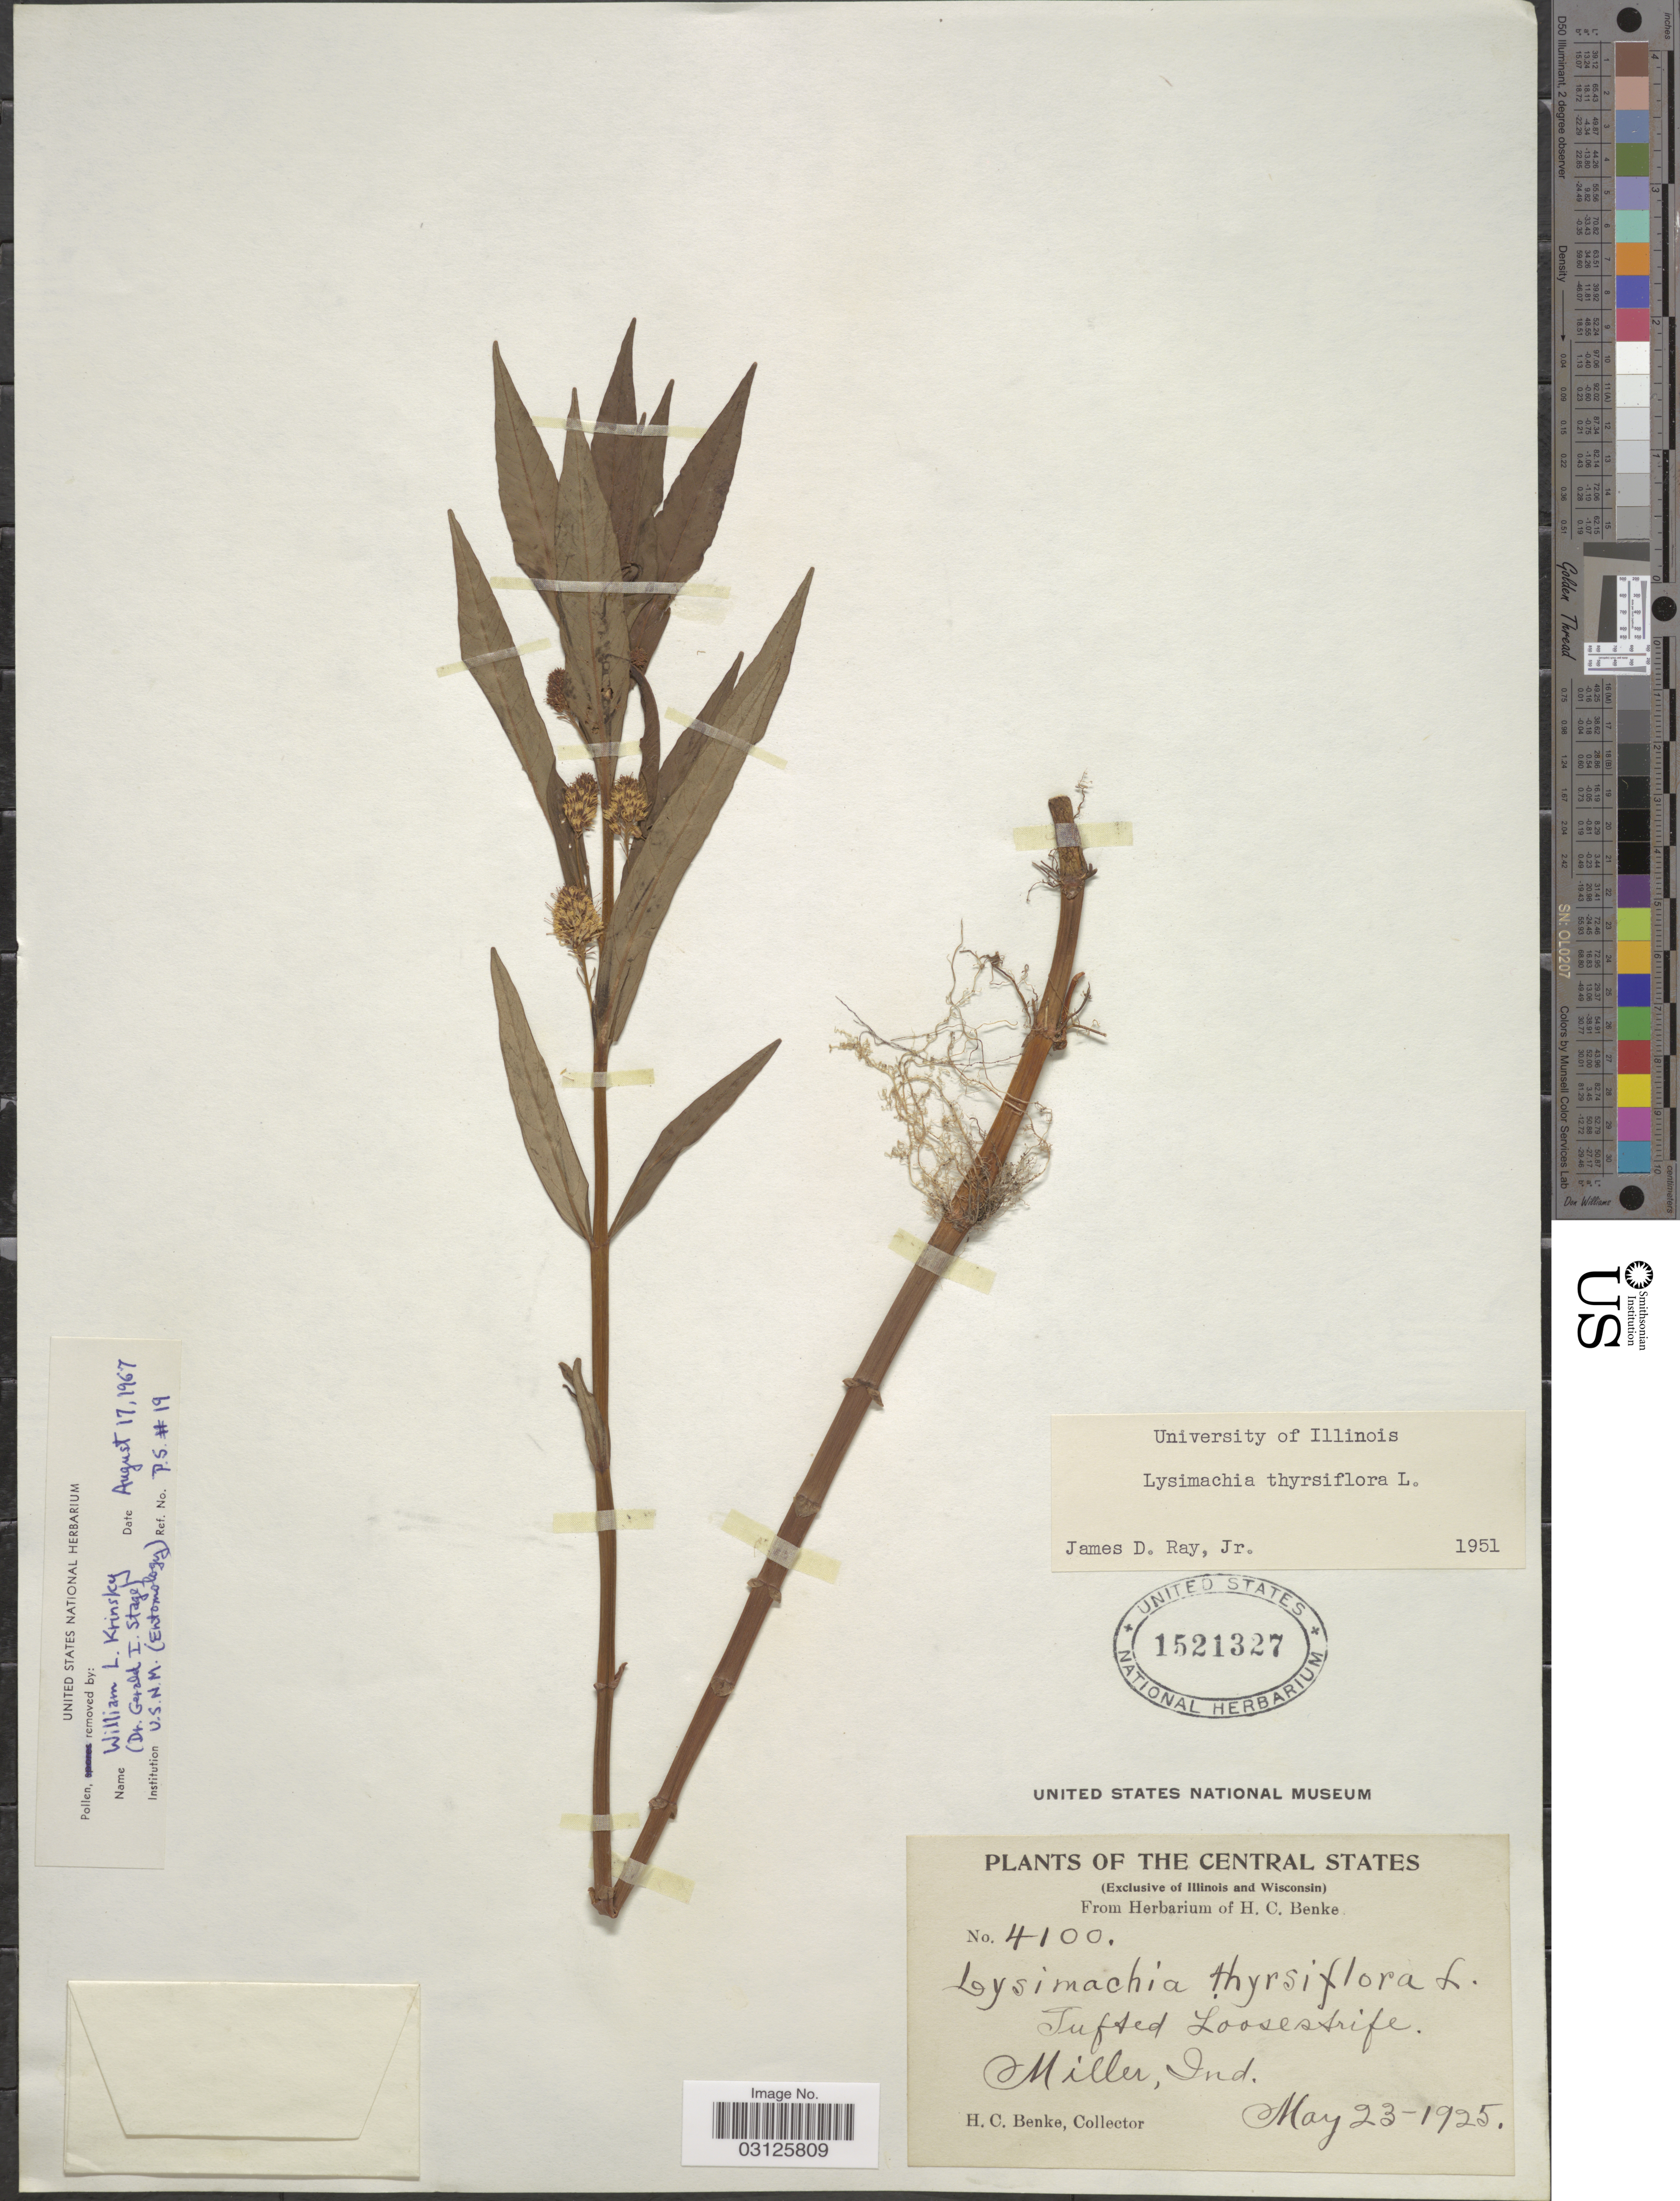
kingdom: Plantae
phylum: Tracheophyta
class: Magnoliopsida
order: Ericales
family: Primulaceae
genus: Lysimachia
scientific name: Lysimachia thyrsiflora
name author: L.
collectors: H. Benke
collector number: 4100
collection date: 1925-05-23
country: United States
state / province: Indiana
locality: The Central States. Miller, Ind.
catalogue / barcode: US 1521327